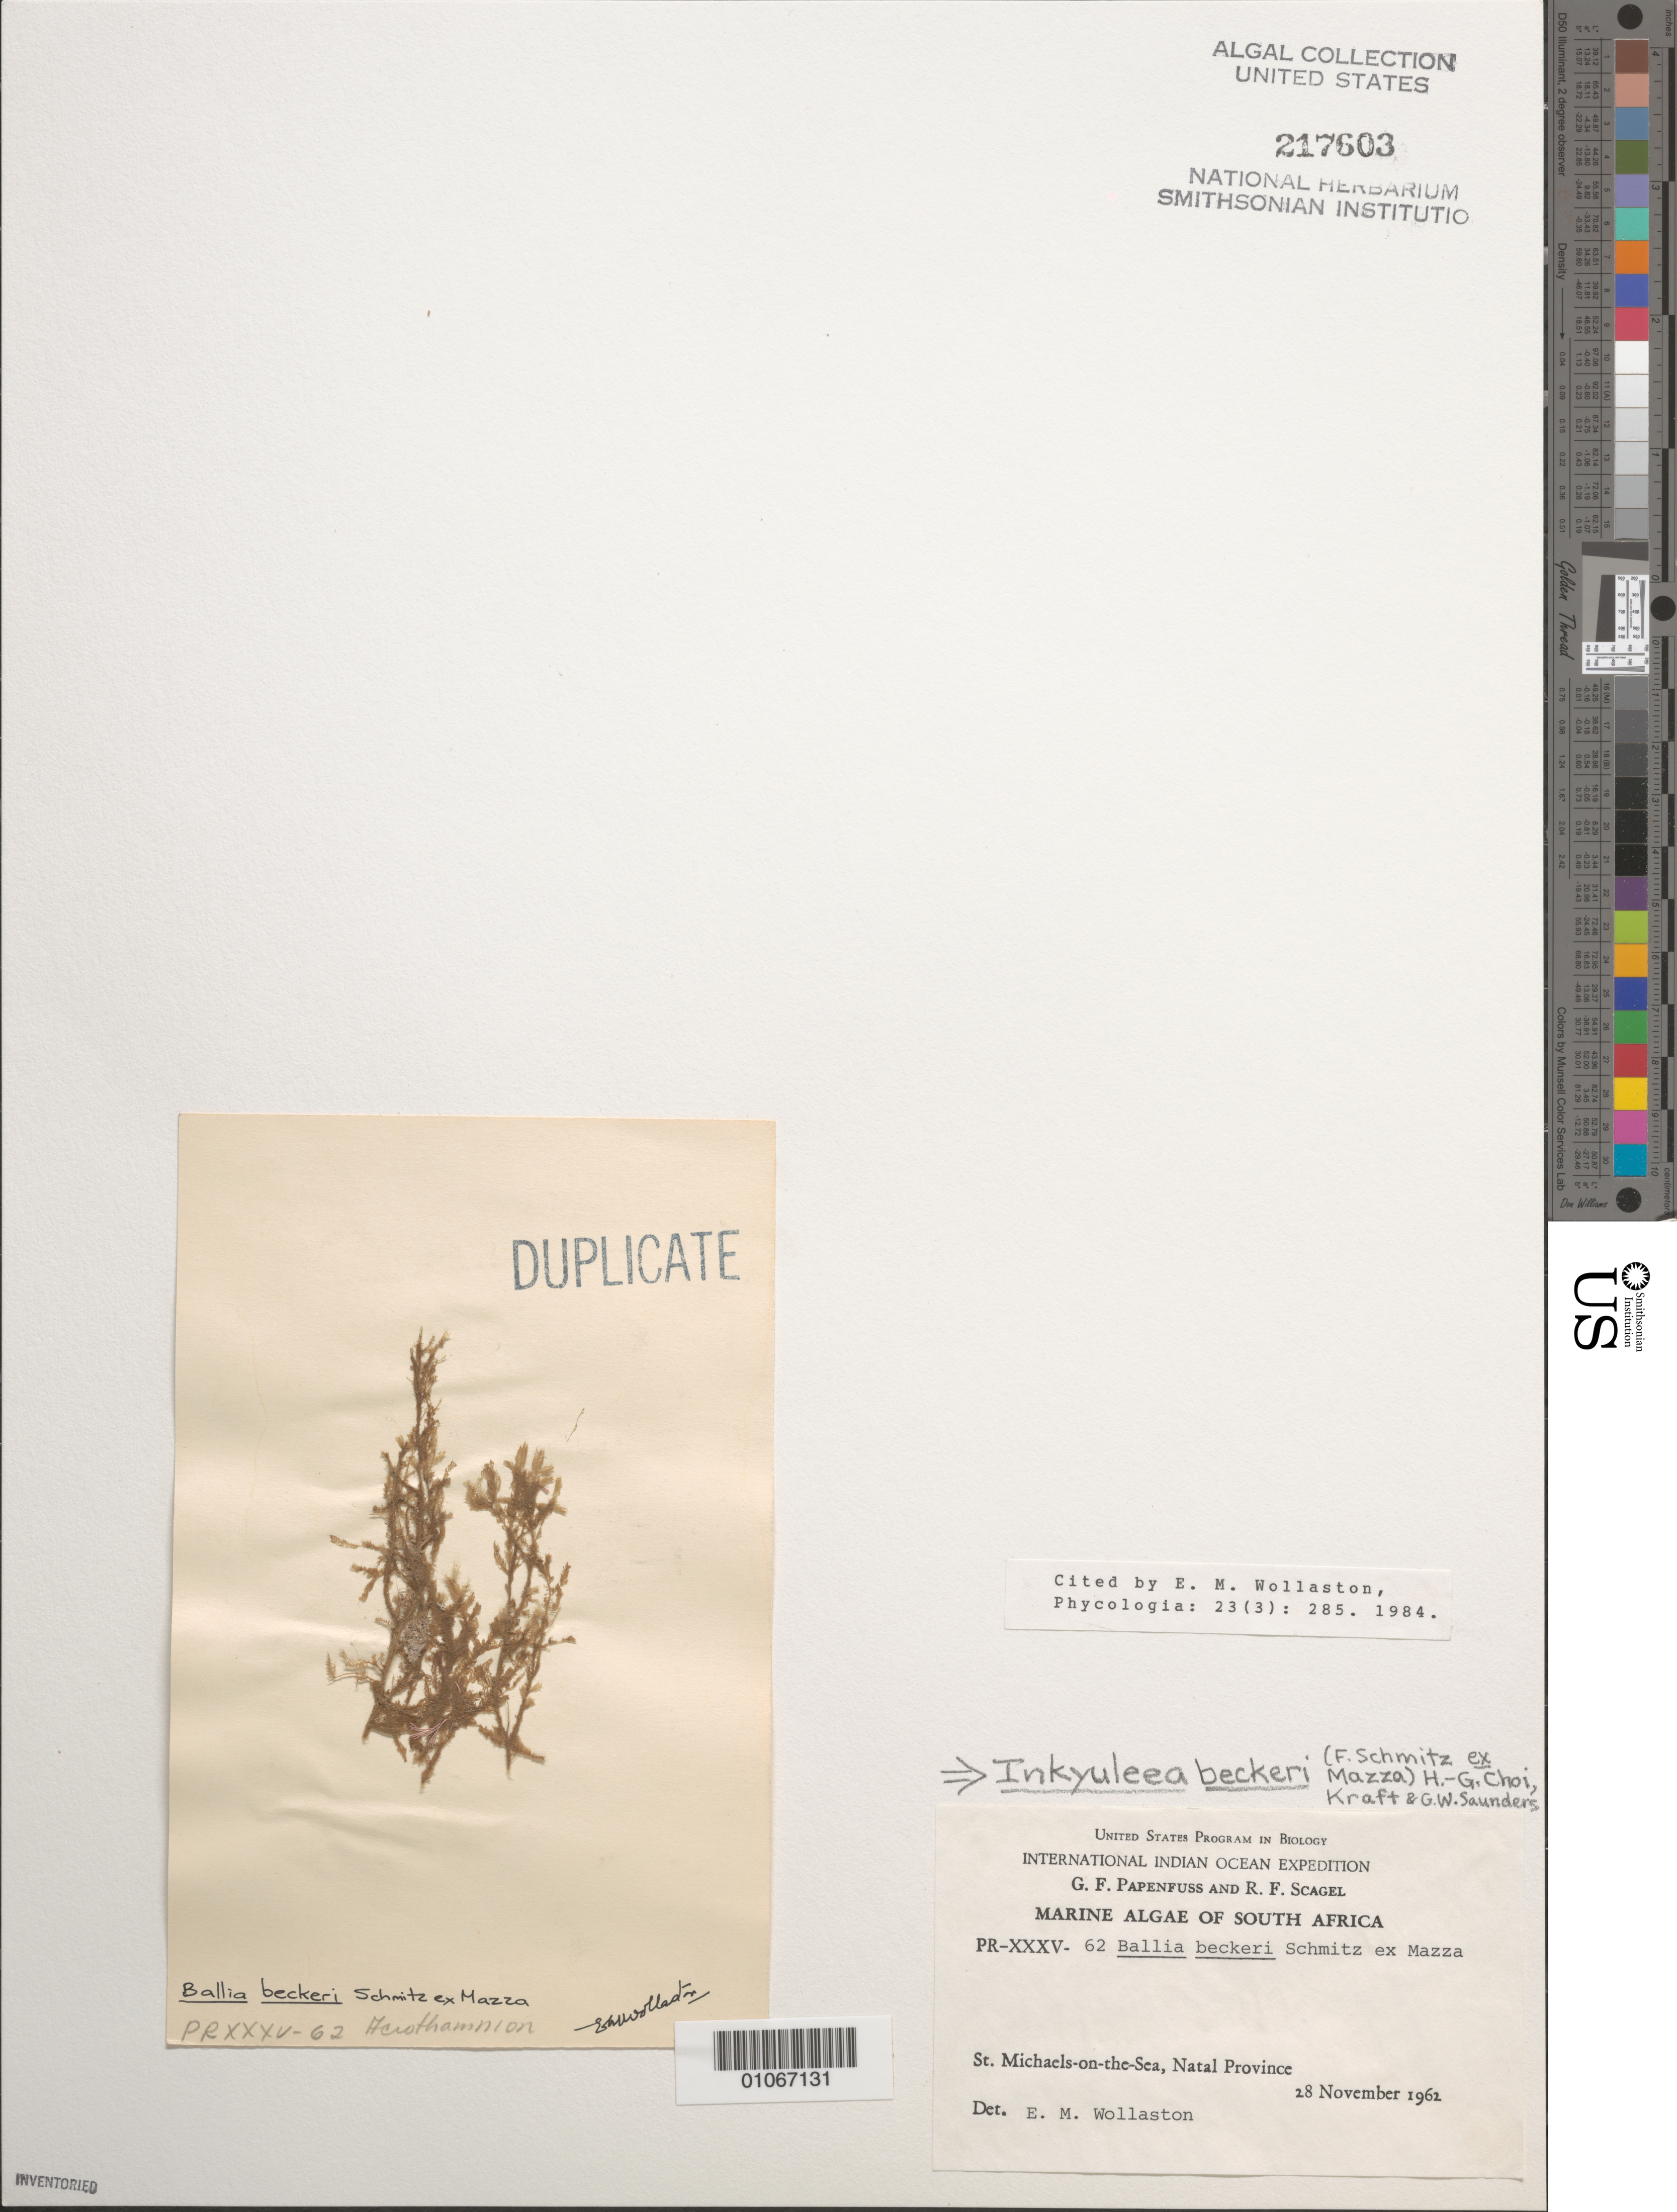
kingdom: Plantae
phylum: Rhodophyta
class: Florideophyceae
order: Ceramiales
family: Inkyuleeaceae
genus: Inkyuleea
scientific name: Inkyuleea beckeri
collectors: G. Papenfuss & R. F. Scagel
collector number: PR-XXXV-62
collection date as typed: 28 Nov 1962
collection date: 1962-11-28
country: South Africa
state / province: KwaZulu-Natal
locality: St. Michaels-on-the-Sea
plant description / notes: International Indian Ocean Expedition, 1962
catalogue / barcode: US 217603